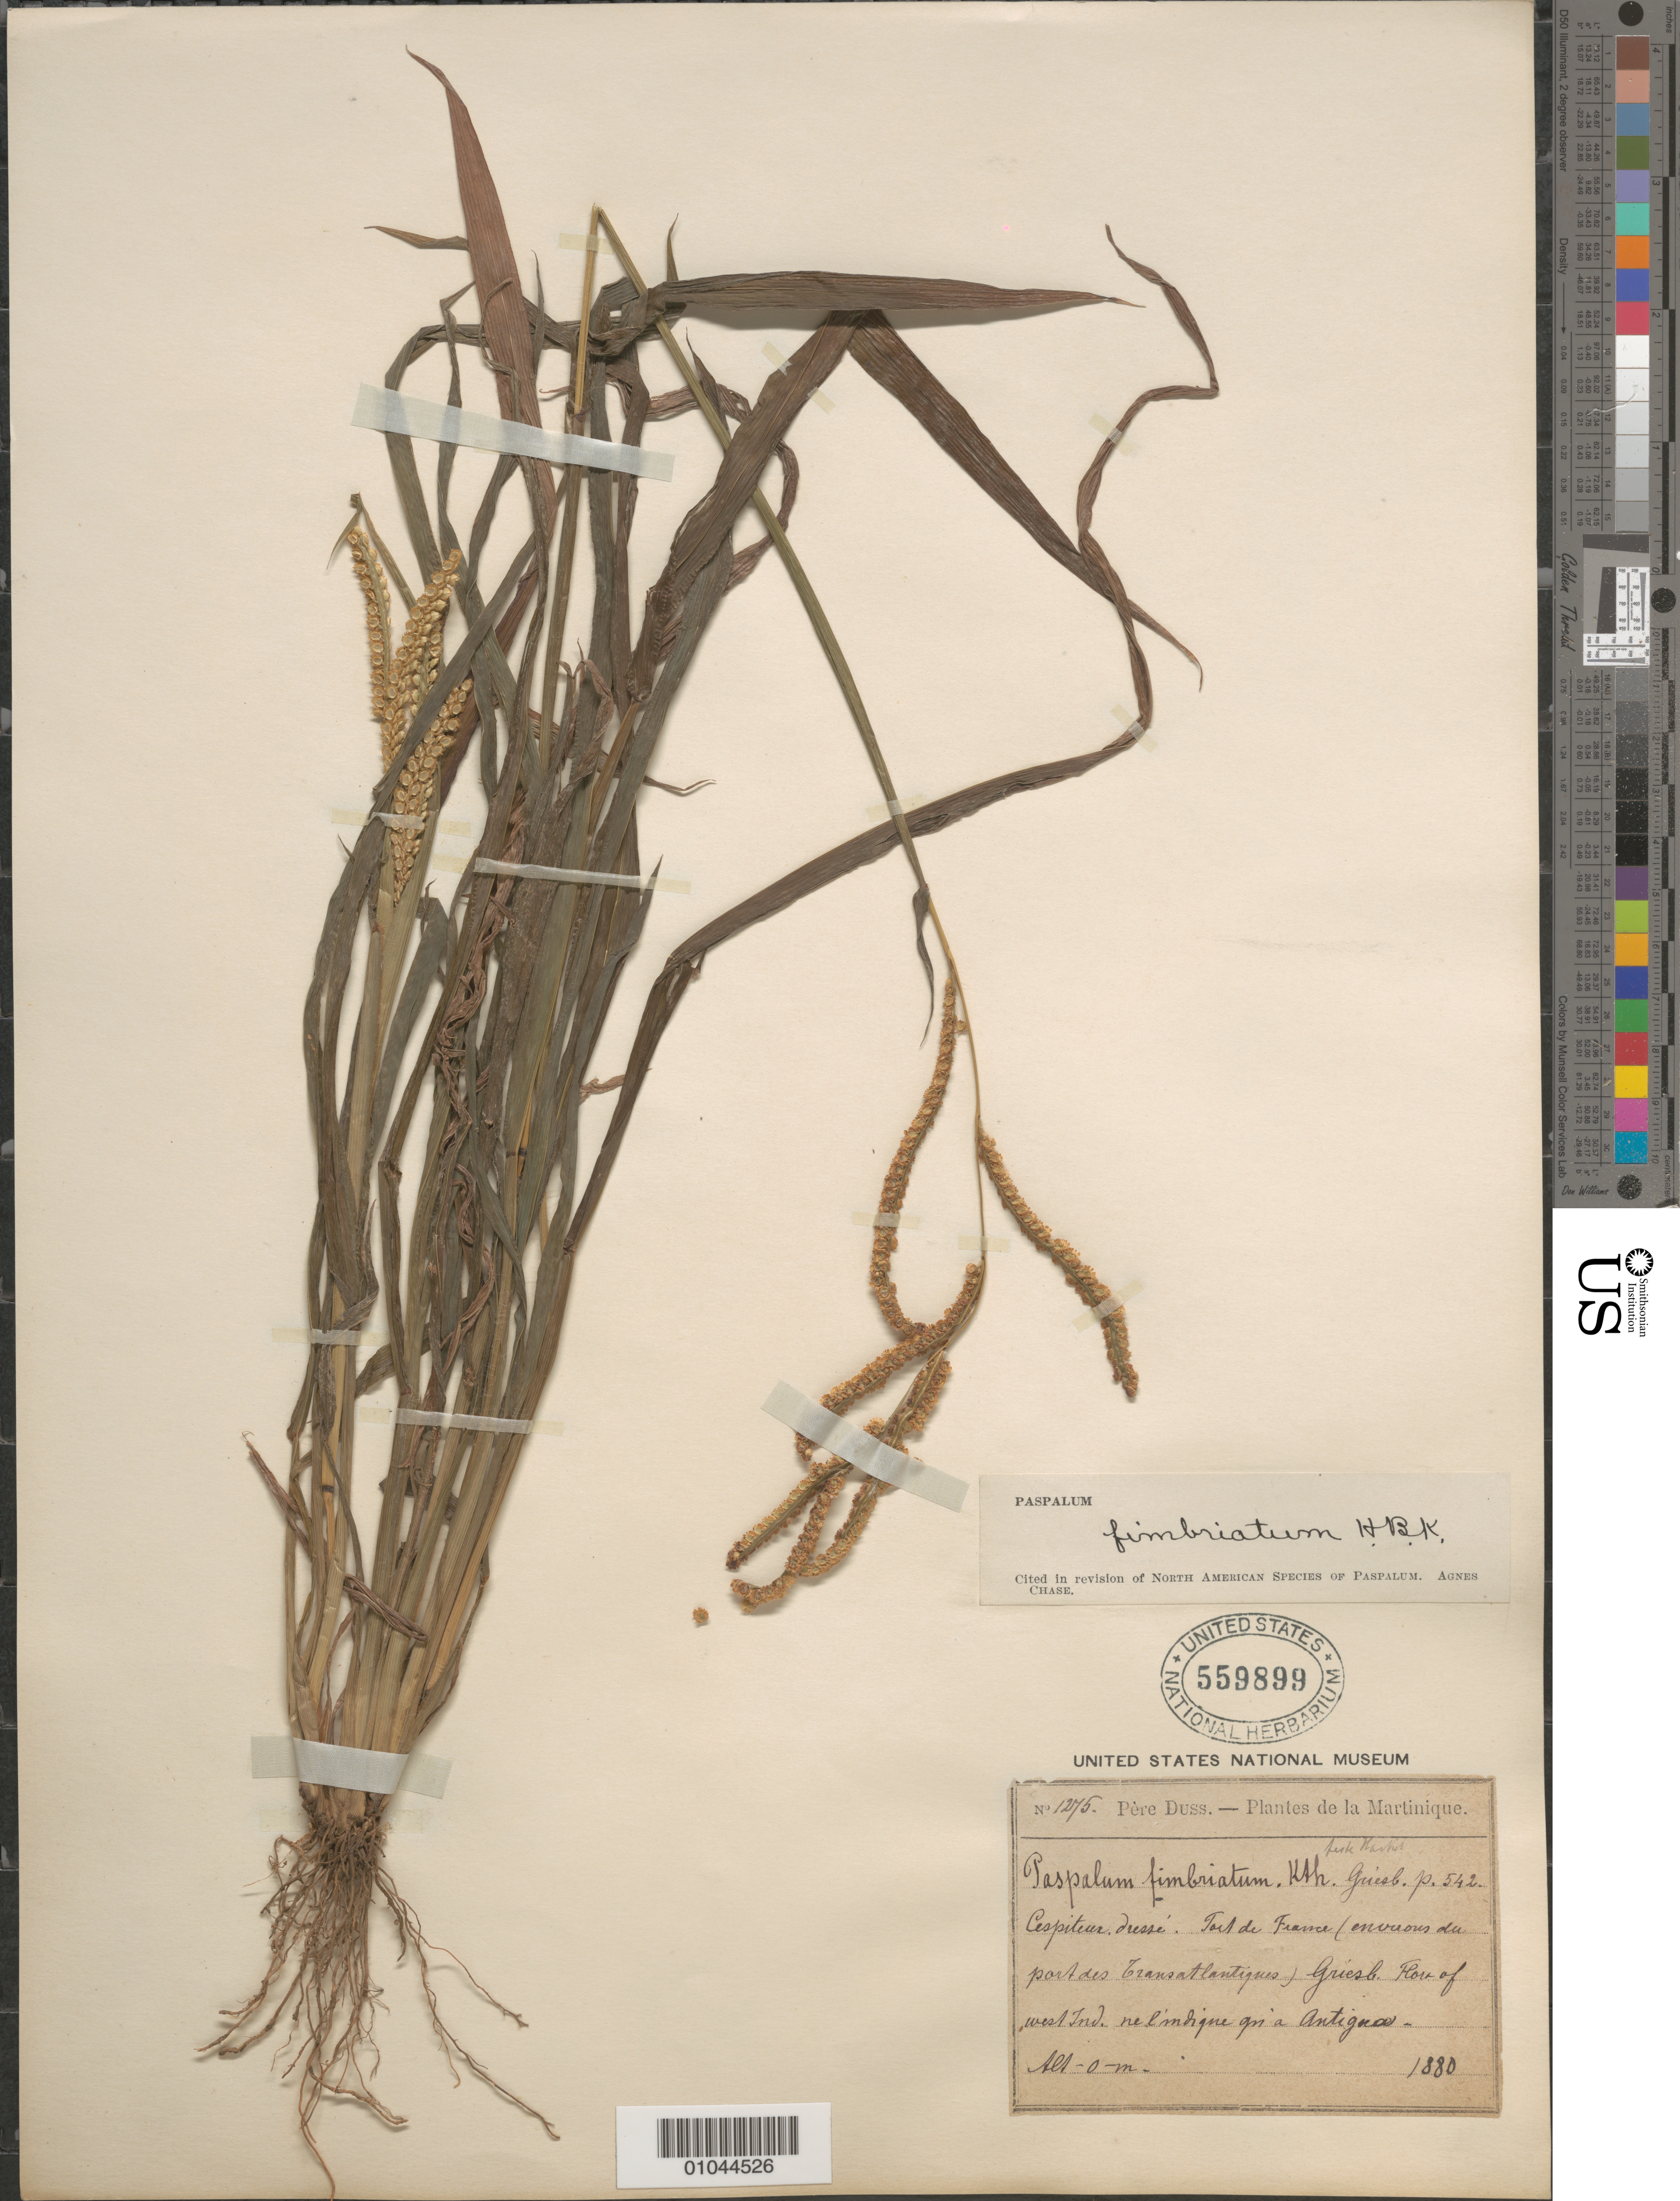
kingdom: Plantae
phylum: Tracheophyta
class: Liliopsida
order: Poales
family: Poaceae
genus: Paspalum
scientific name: Paspalum fimbriatum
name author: Kunth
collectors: Père Duss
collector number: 1275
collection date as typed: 1880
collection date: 1880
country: Martinique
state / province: Fort-de-France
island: Martinique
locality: Port de France, environs du Port des Transatlantiques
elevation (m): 0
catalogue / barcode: US 559899